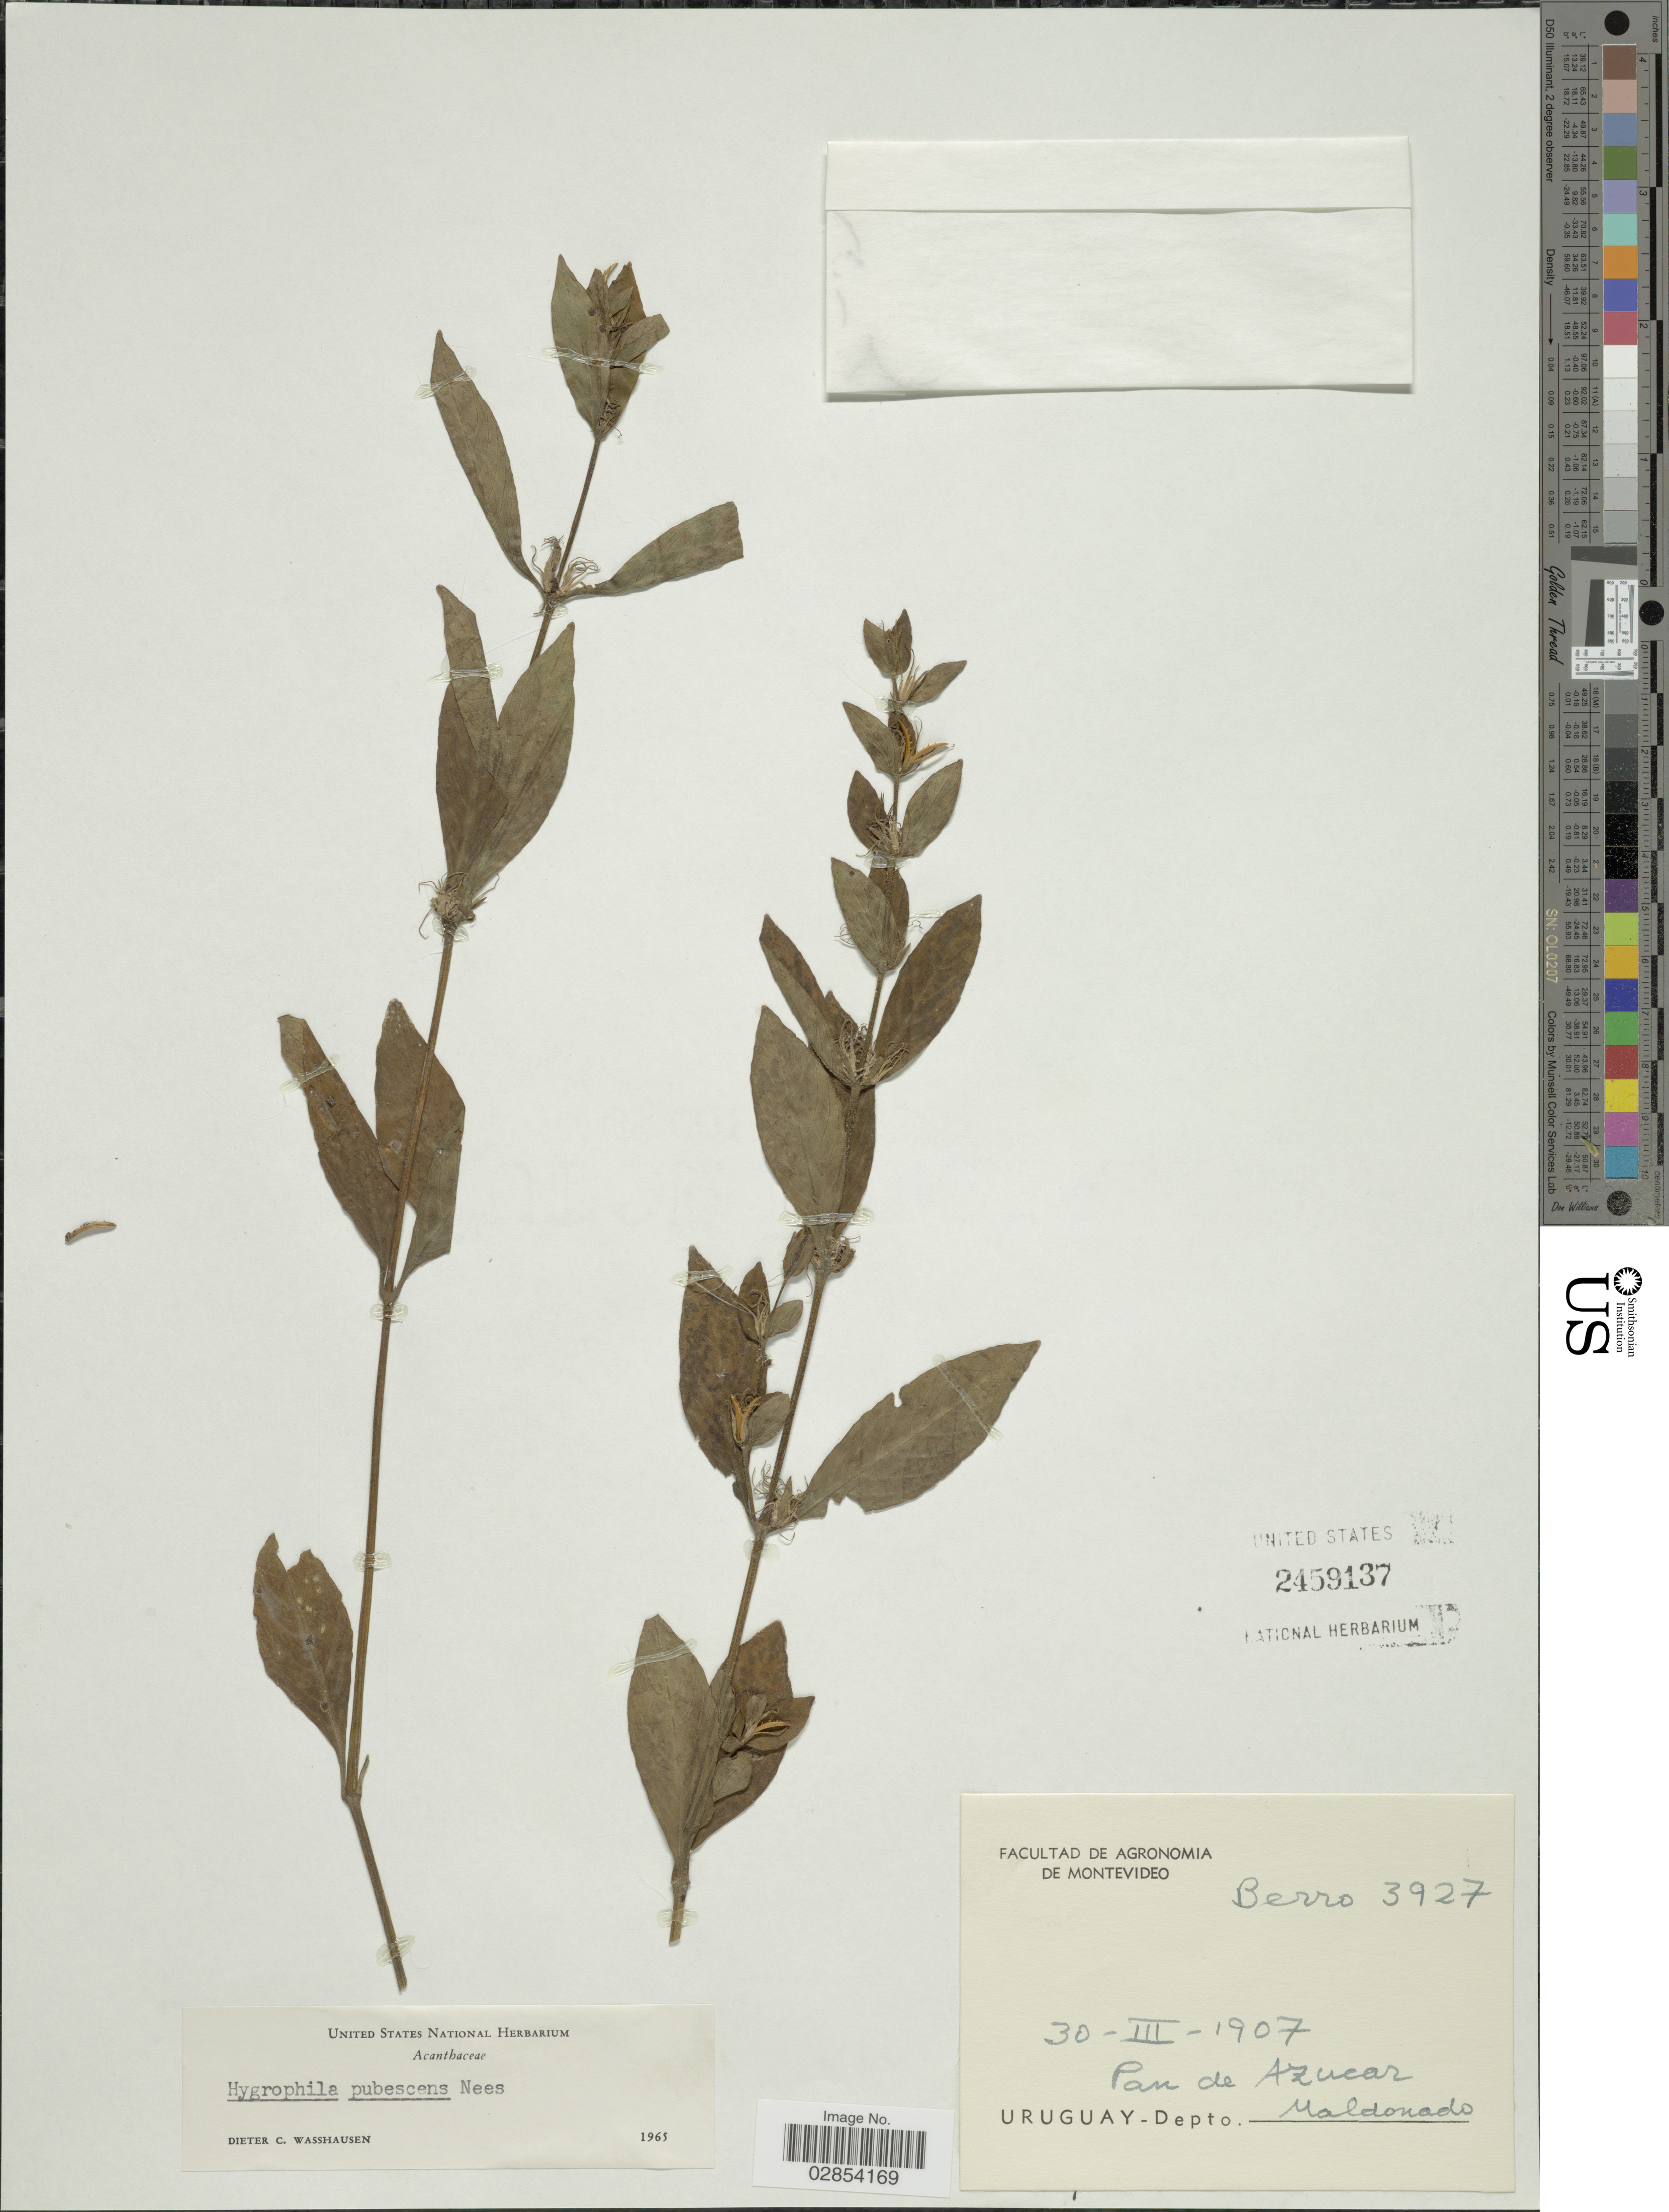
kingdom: Plantae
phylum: Tracheophyta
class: Magnoliopsida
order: Lamiales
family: Acanthaceae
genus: Hygrophila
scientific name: Hygrophila pubescens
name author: Nees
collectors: Berro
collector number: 3927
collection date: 1907-03-30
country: Uruguay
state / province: Maldonado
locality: Depto. Maldonado. Pan de Azucar.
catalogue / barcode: US 2459137